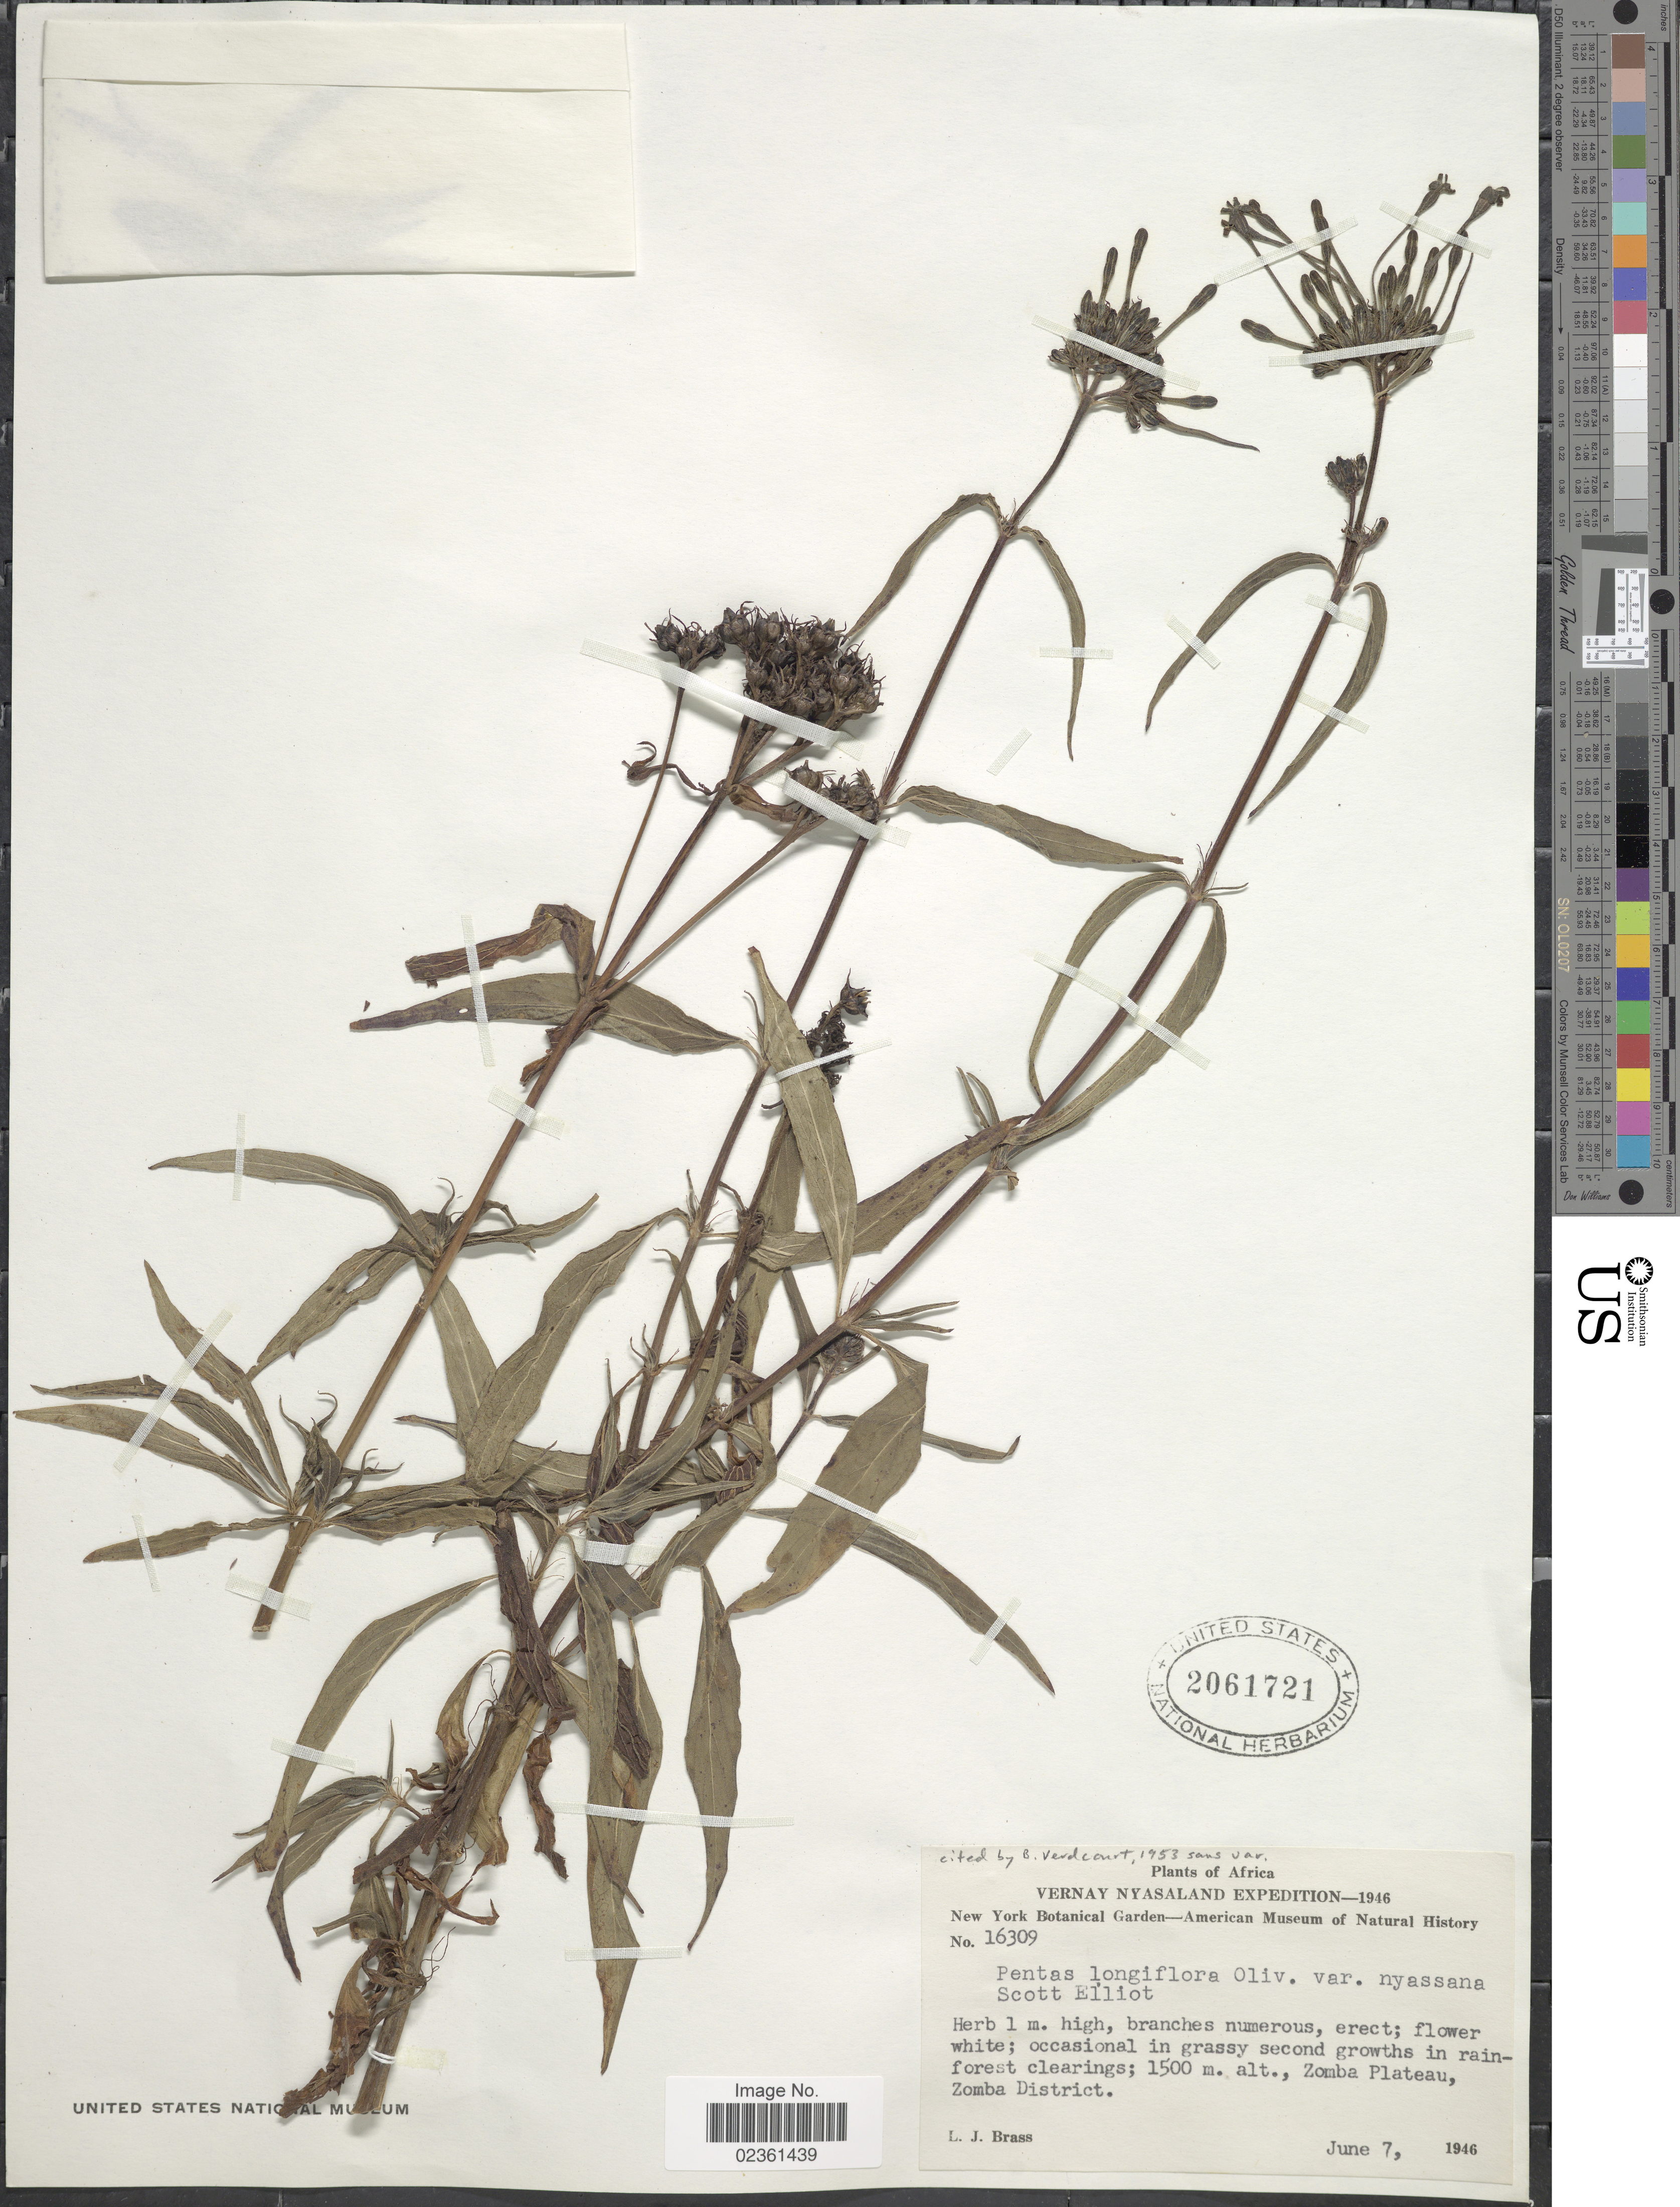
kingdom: Plantae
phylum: Tracheophyta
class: Magnoliopsida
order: Gentianales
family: Rubiaceae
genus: Pentas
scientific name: Pentas longiflora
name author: Oliv.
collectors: L. J. Brass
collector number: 16309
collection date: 1946-06-07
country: Malawi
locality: Vernay Nyasaland, Zomba Plateau, Zomba District.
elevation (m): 1500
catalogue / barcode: US 2061721